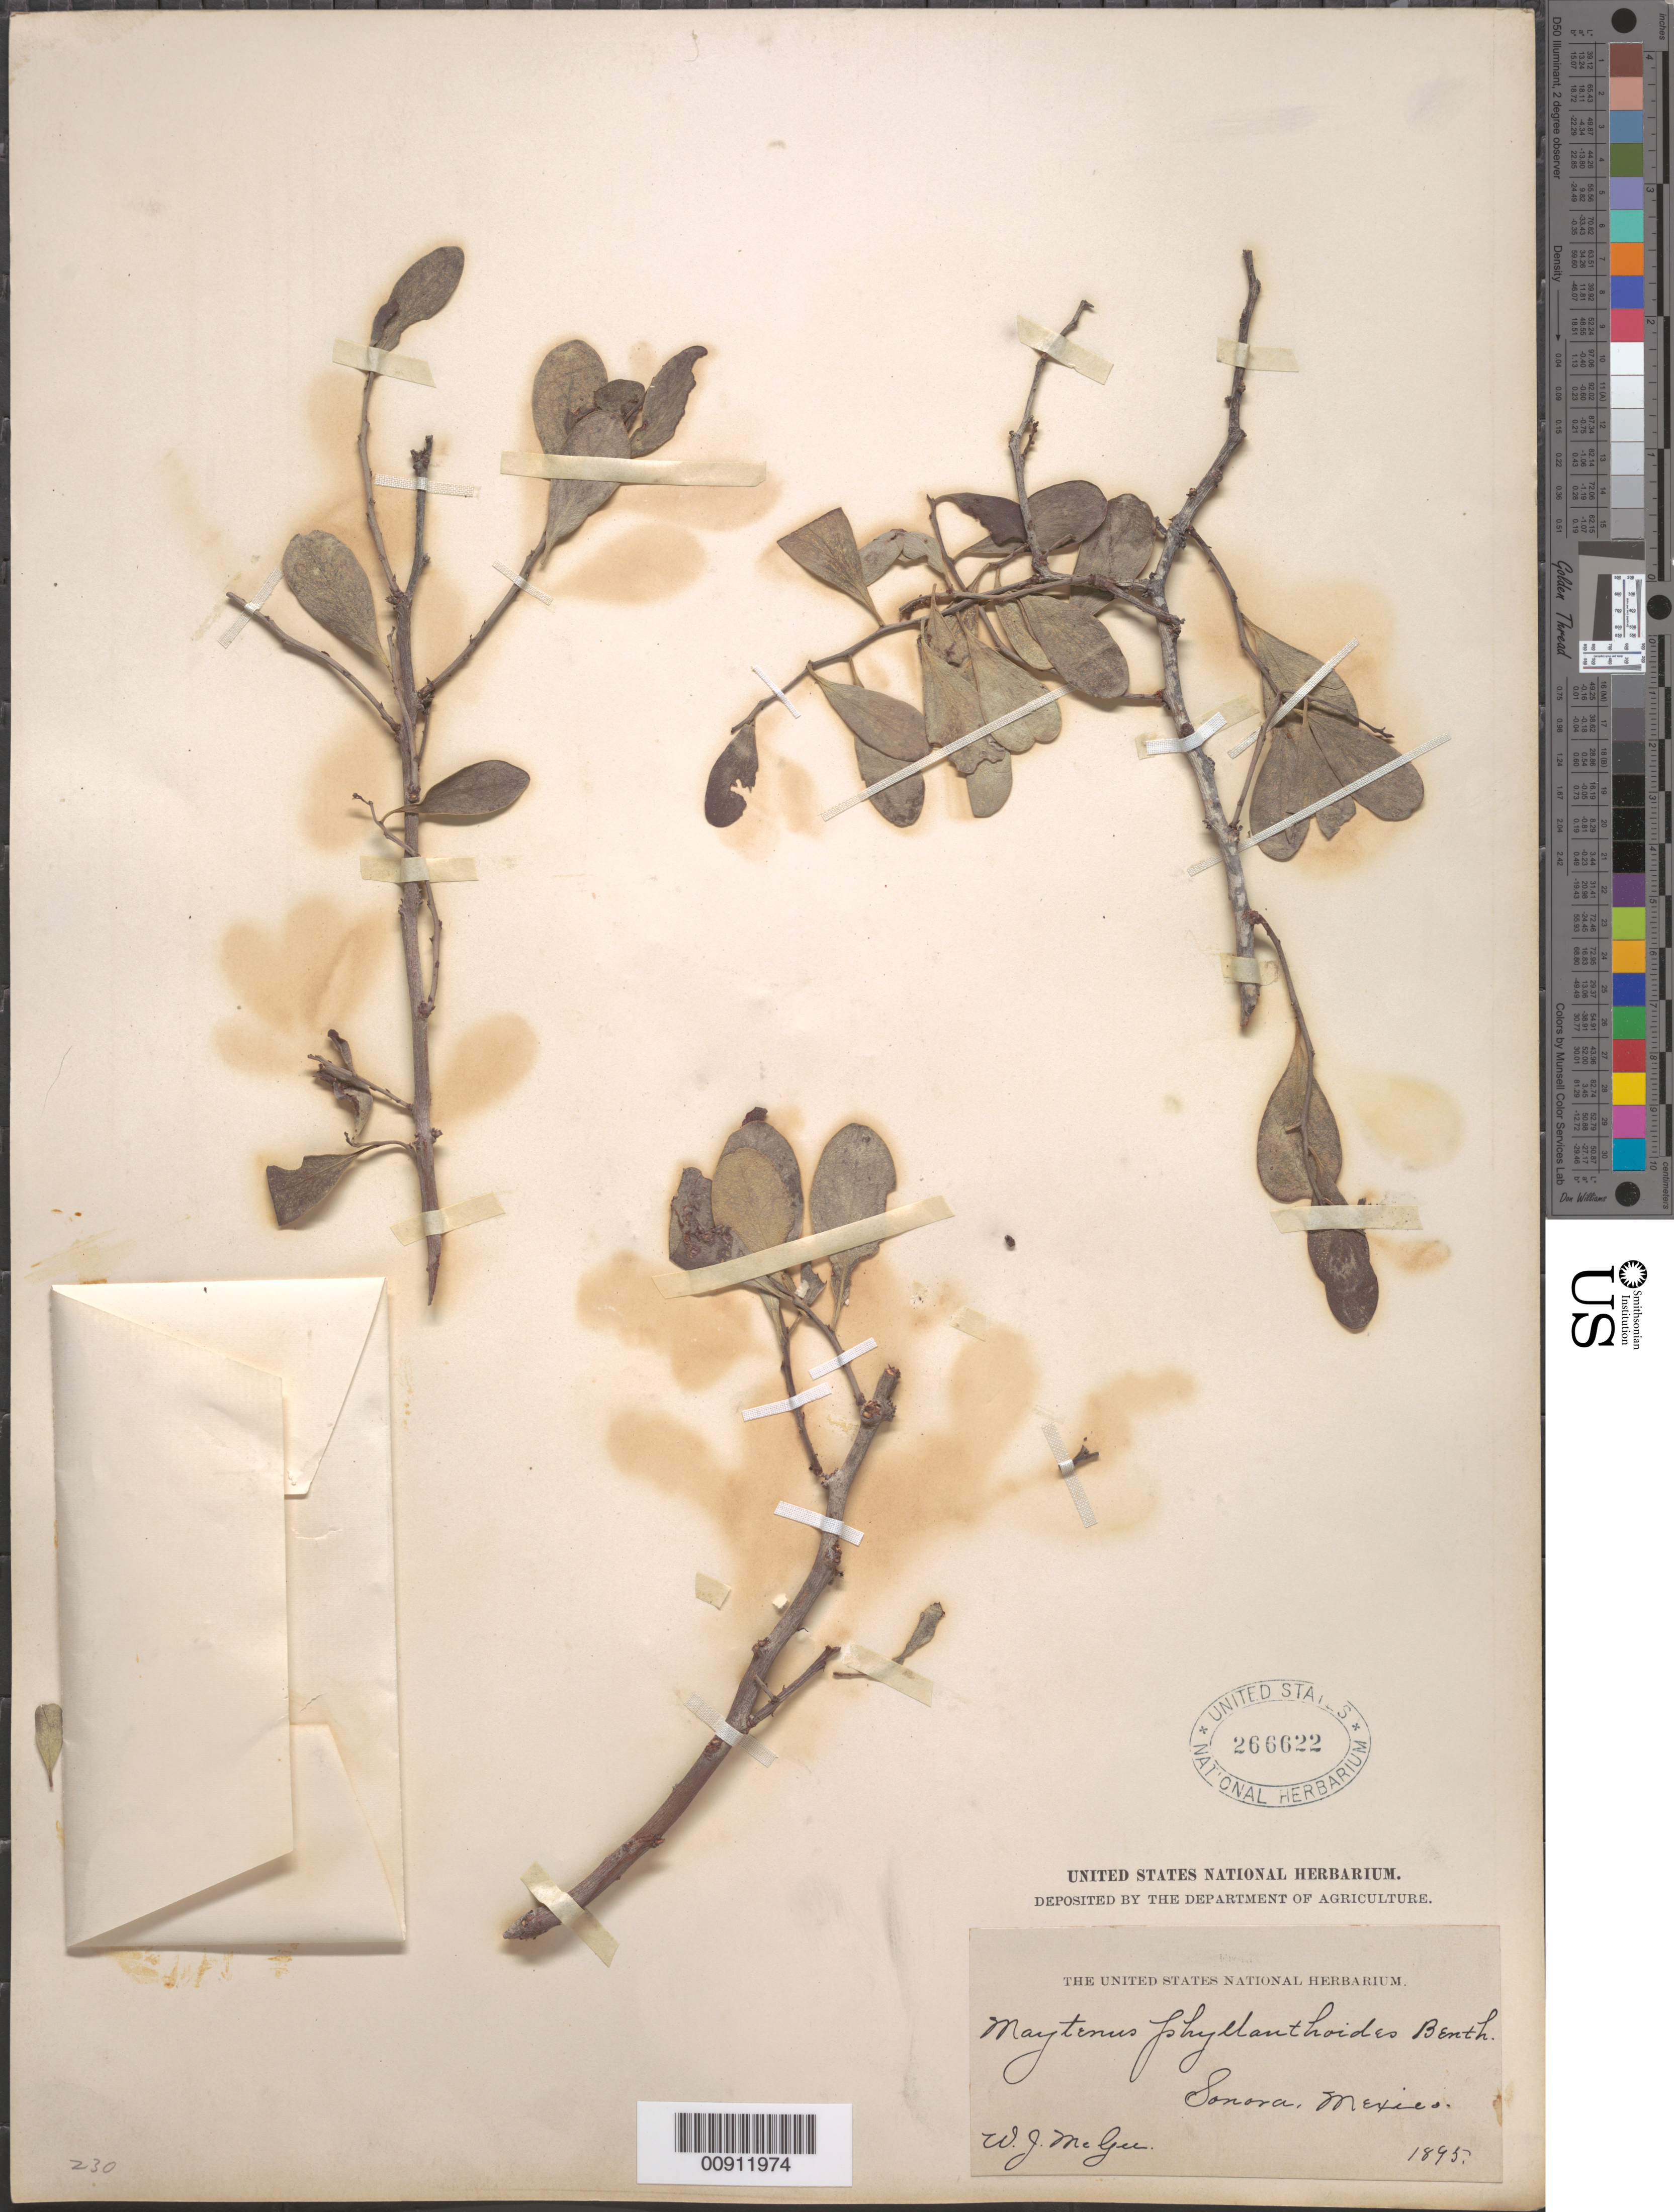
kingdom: Plantae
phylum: Tracheophyta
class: Magnoliopsida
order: Celastrales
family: Celastraceae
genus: Tricerma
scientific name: Tricerma phyllanthoides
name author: (Benth.) Lundell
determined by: Strong, Mark T., (BOT), Smithsonian Institution - National Museum of Natural History (UNITED STATES)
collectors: W. Mcgee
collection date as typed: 1895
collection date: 1895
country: Mexico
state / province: Sonora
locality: Sonora.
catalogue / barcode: US 266622